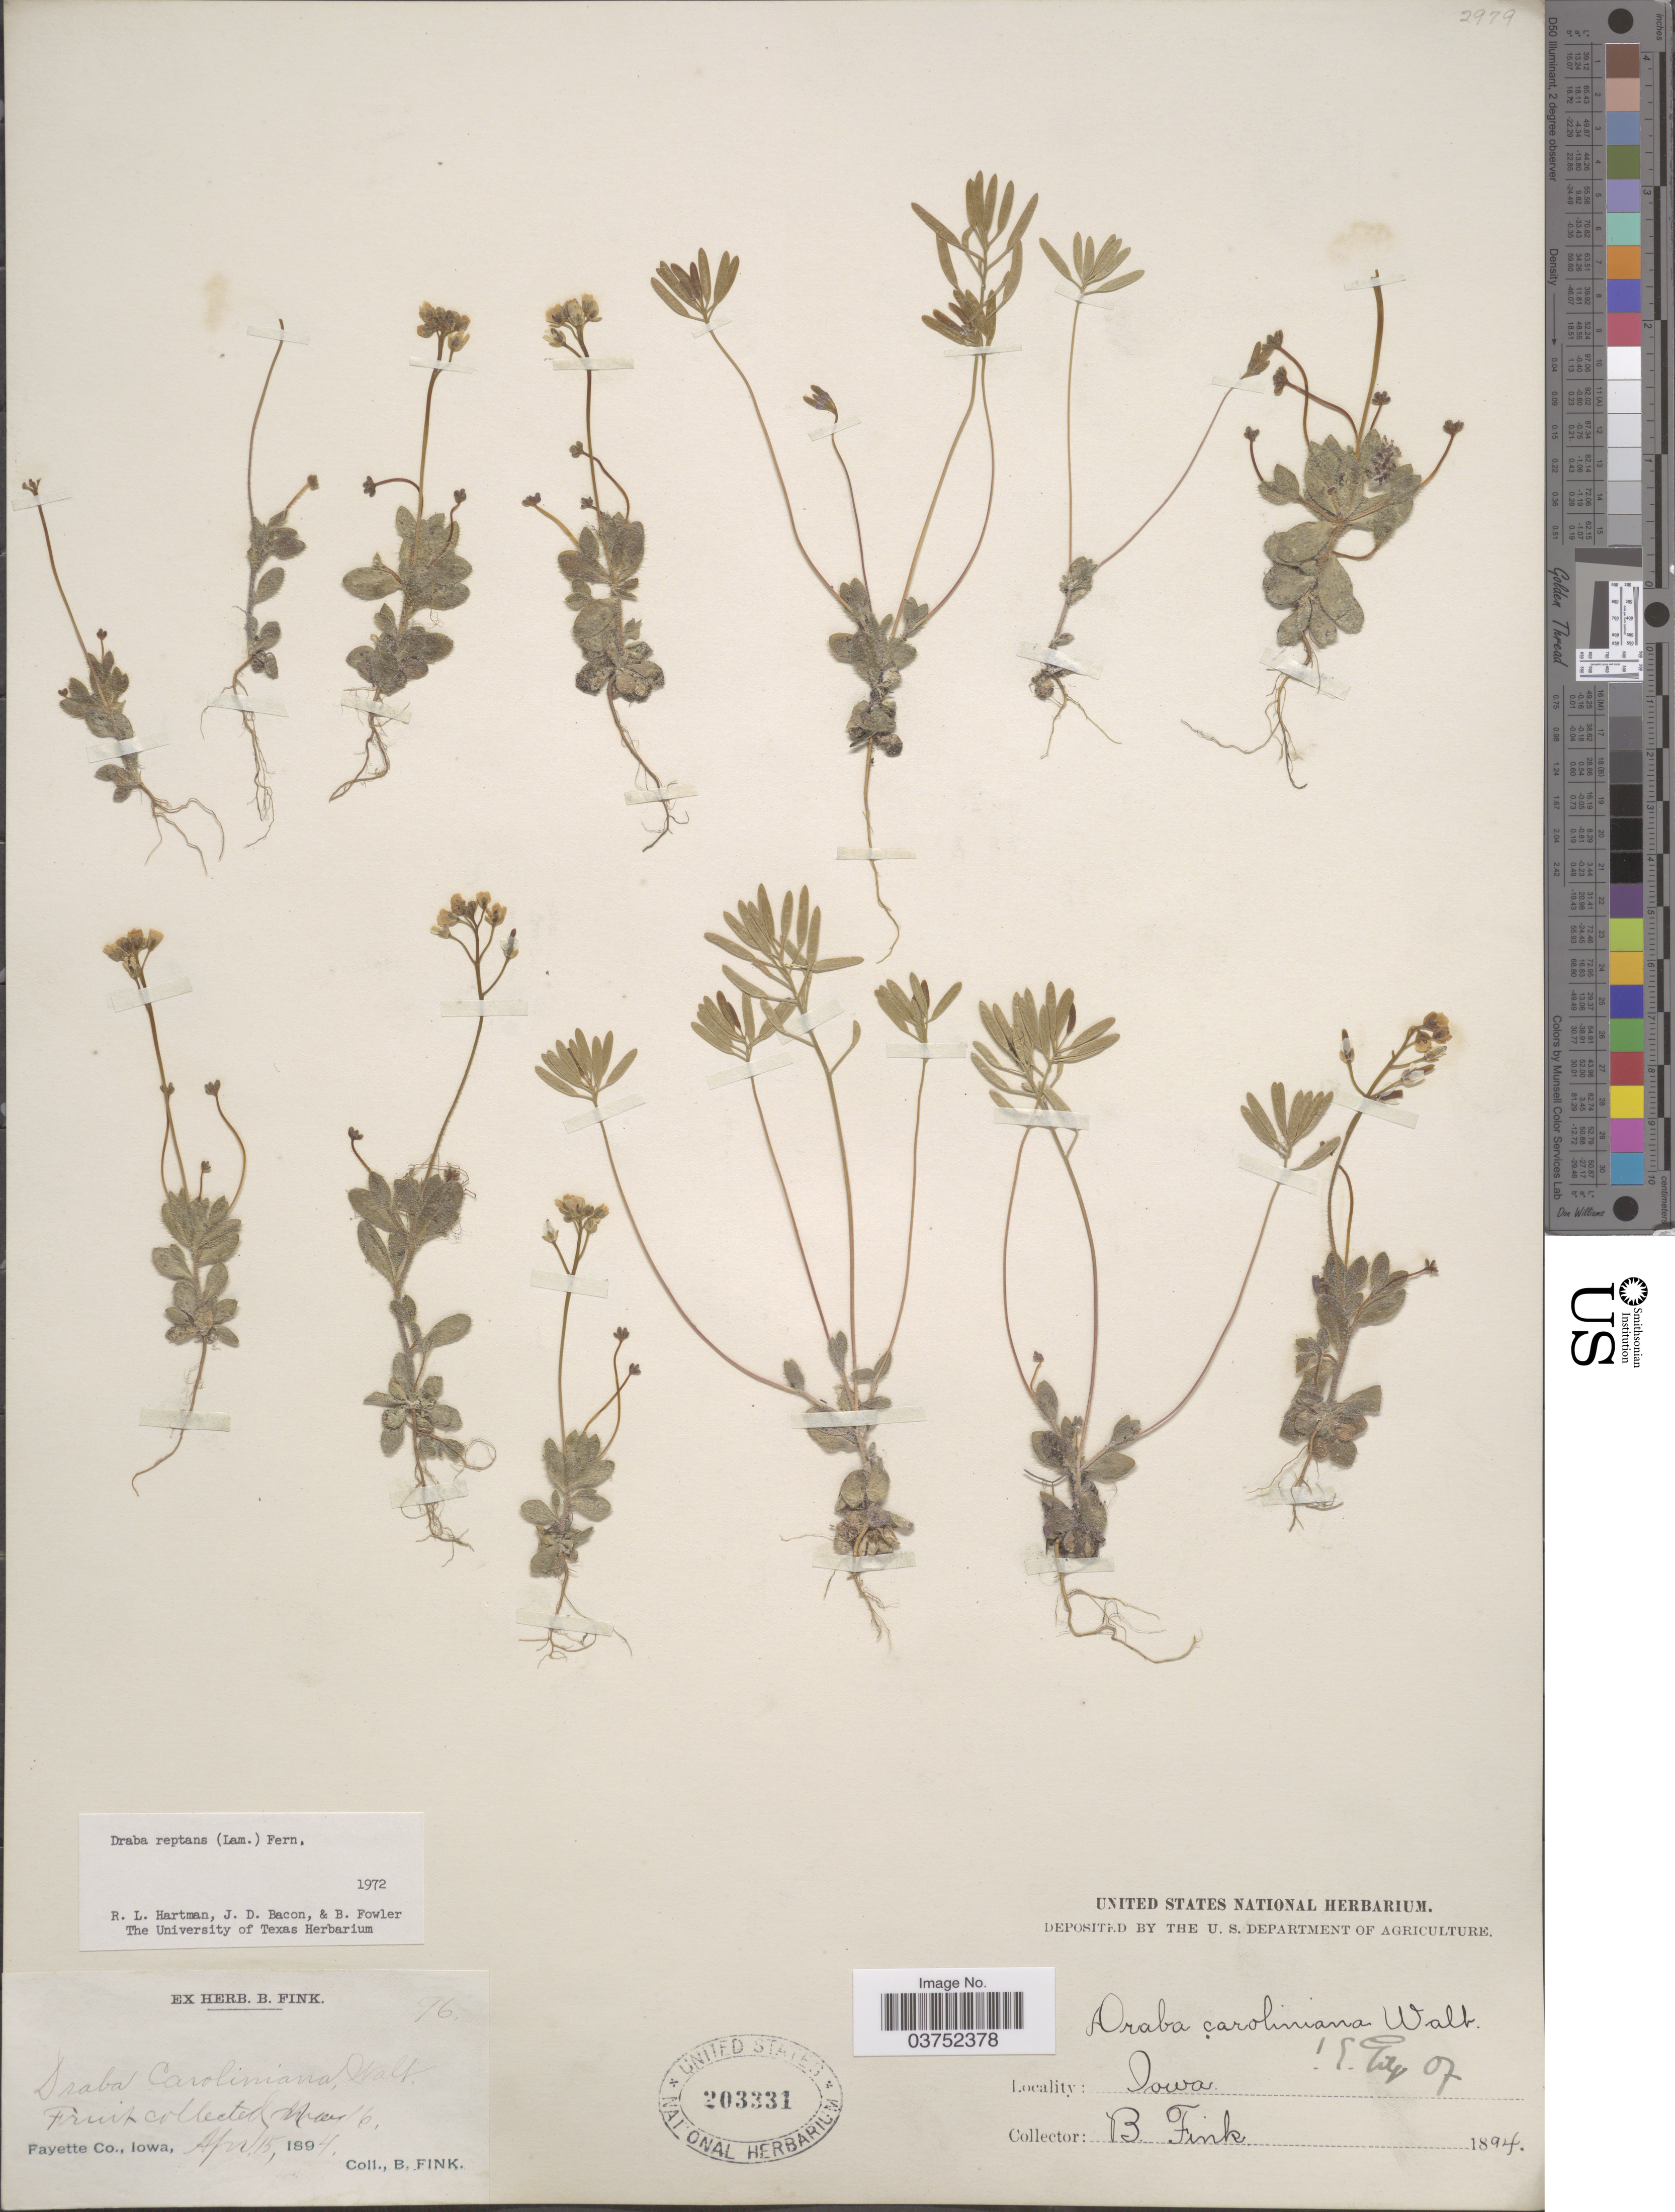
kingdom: Plantae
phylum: Tracheophyta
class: Magnoliopsida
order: Brassicales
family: Brassicaceae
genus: Draba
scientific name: Draba reptans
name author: (Lam.) Fernald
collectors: B. Fink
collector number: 96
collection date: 1894-04-15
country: United States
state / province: Iowa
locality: Fayette Co.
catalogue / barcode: US 203331